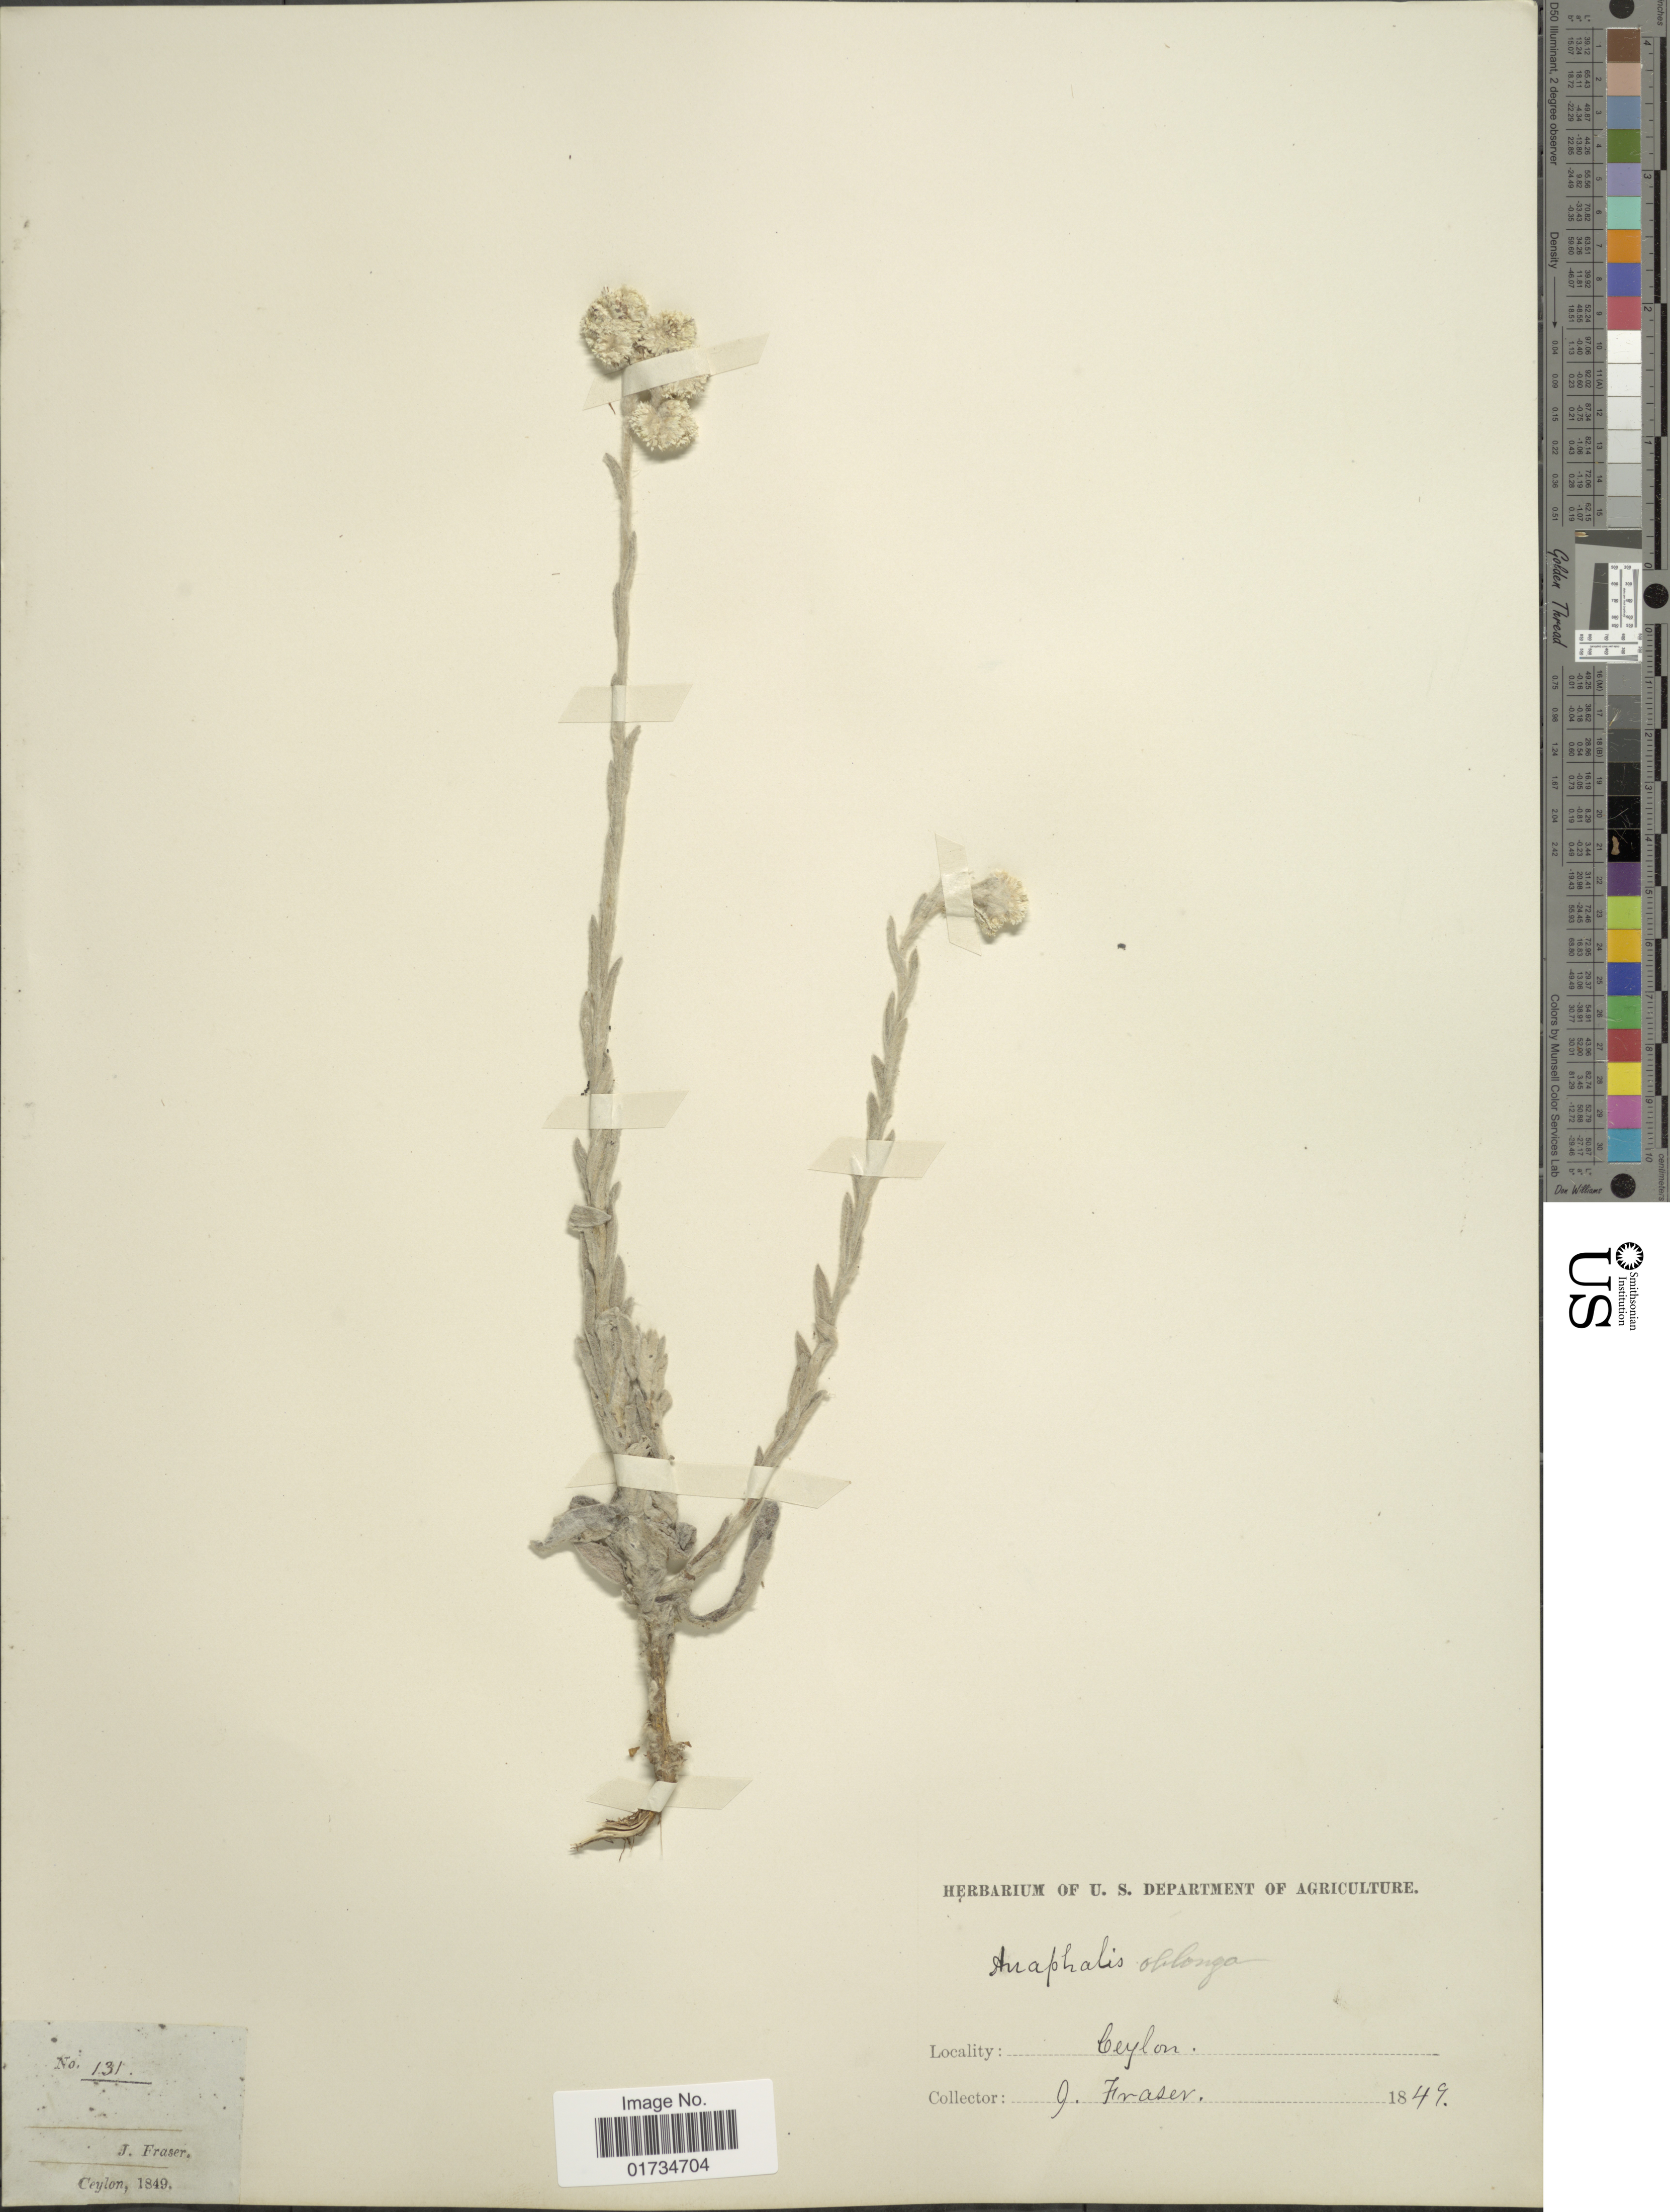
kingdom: Plantae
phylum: Tracheophyta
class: Magnoliopsida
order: Asterales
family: Asteraceae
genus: Anaphalis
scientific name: Anaphalis oblonga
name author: DC.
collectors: J. Fraser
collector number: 131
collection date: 1849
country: Sri Lanka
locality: Ceylon